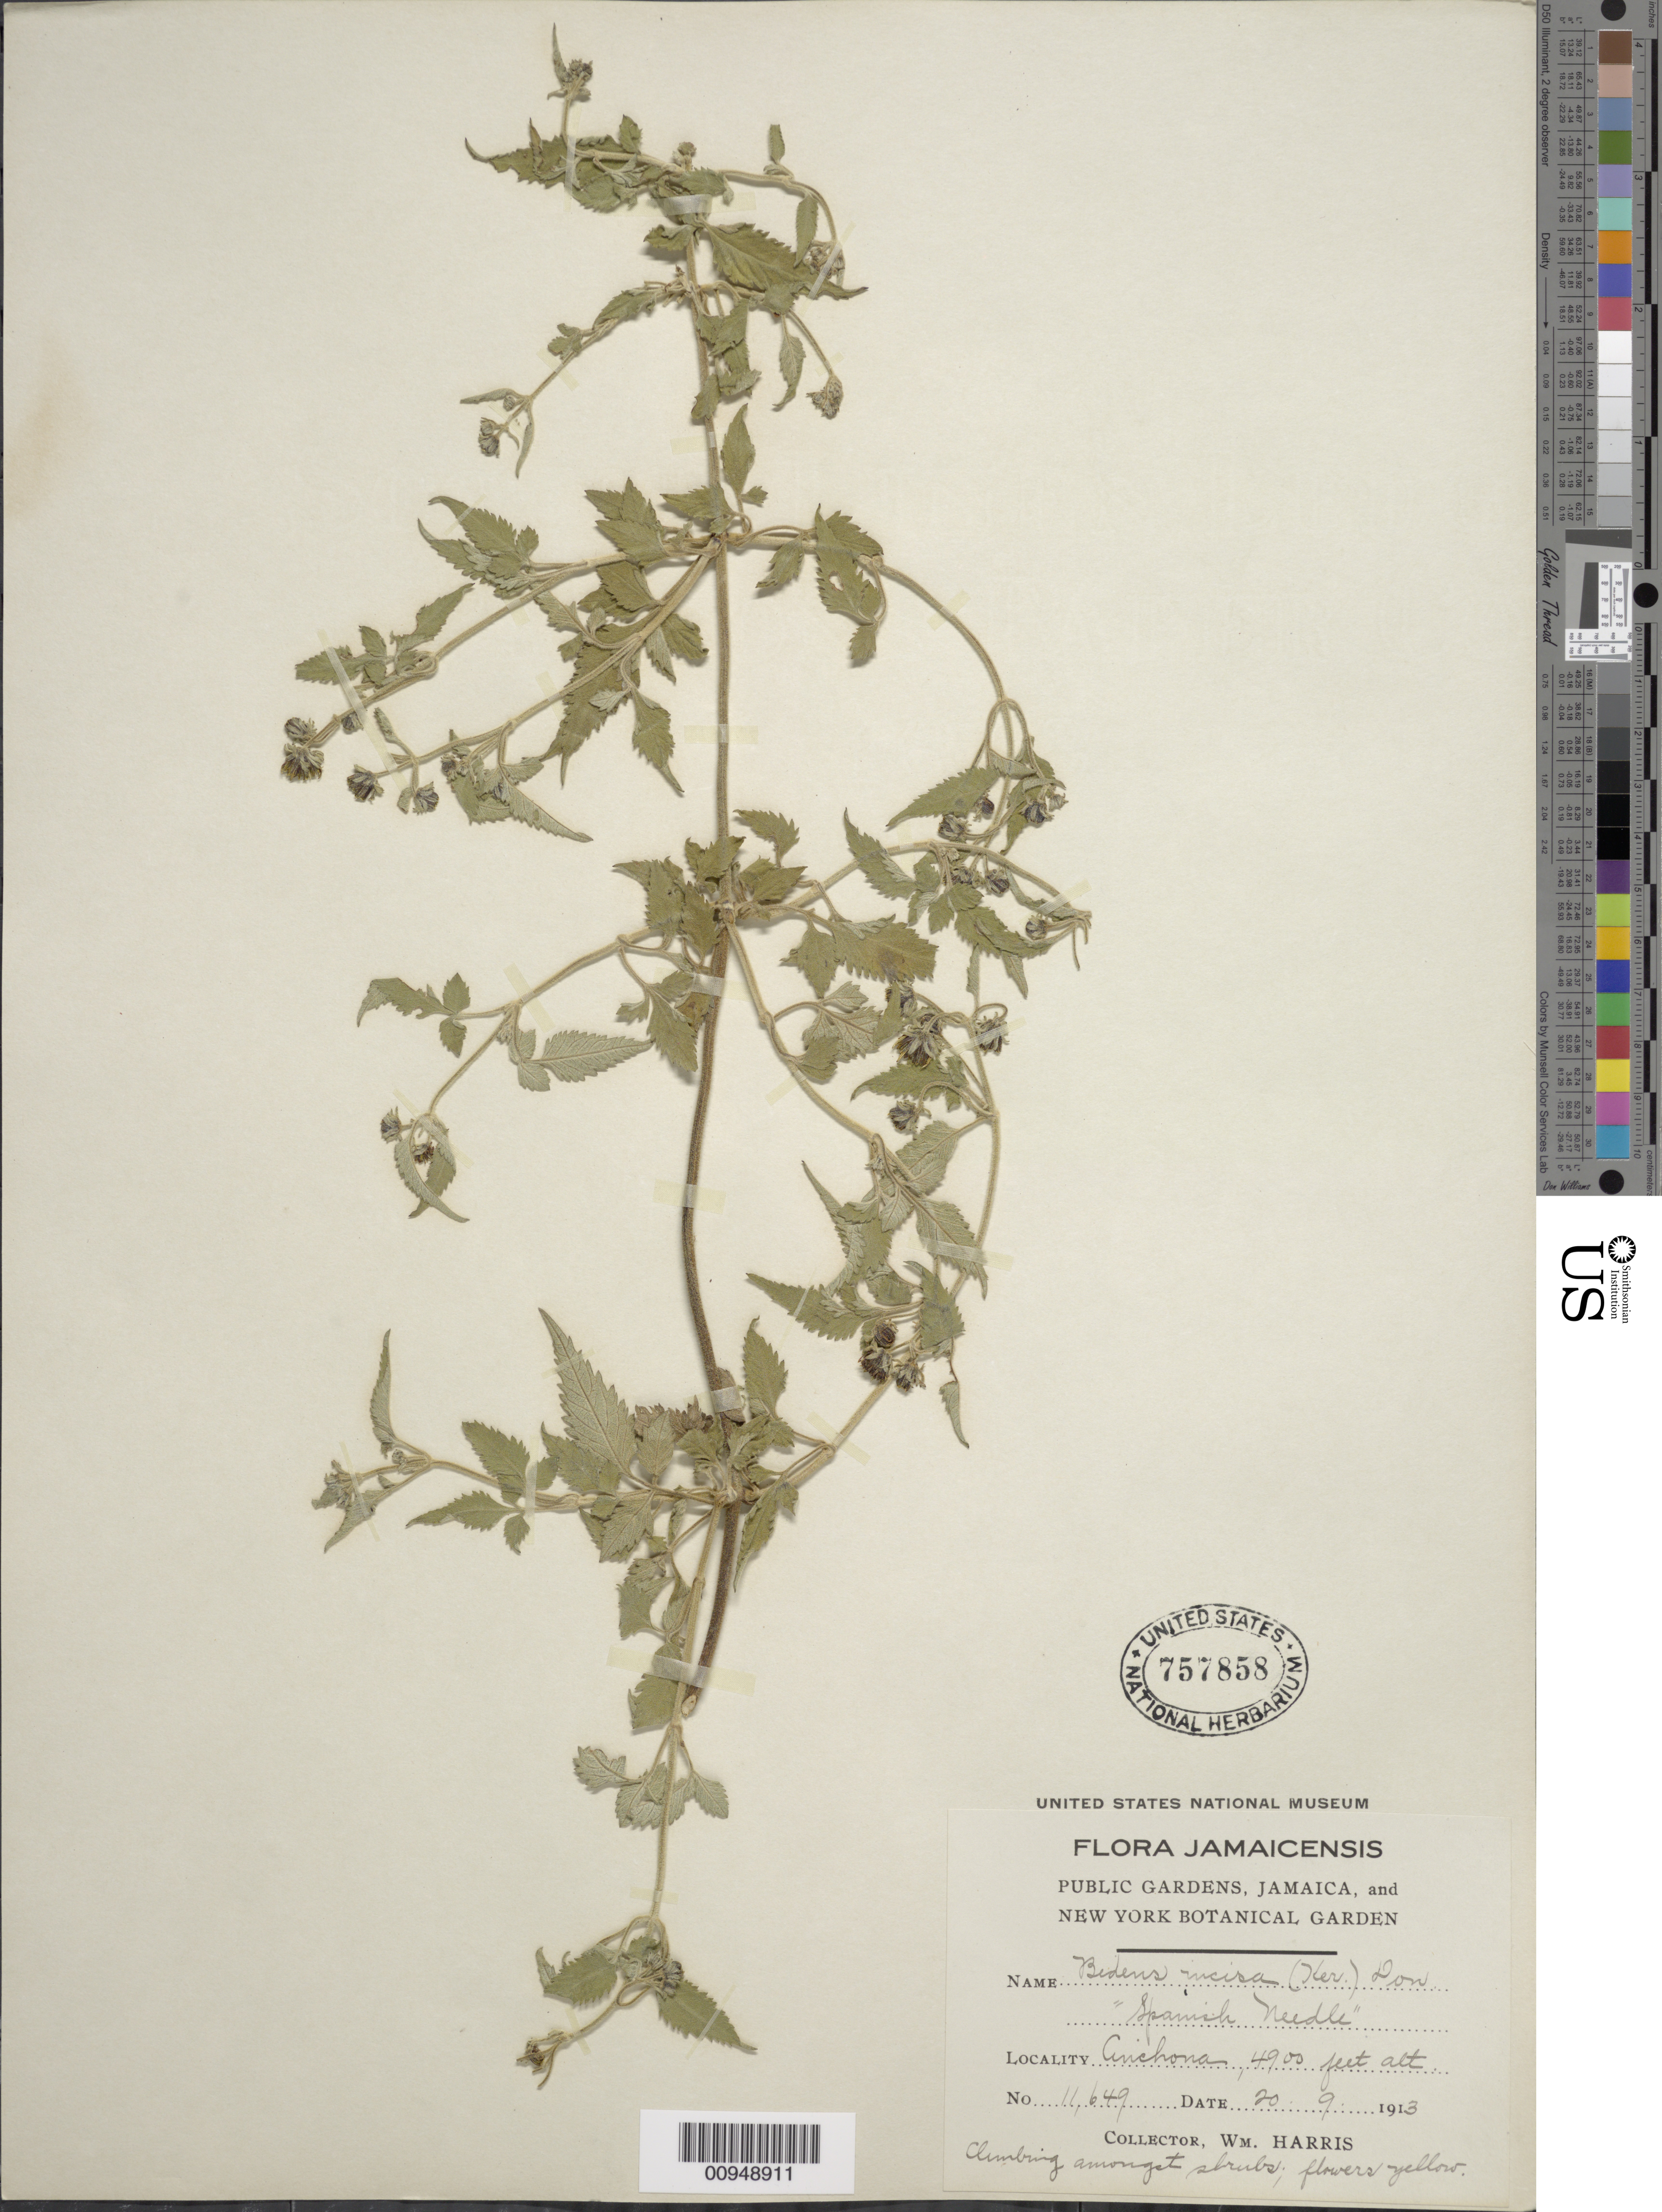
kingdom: Plantae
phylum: Tracheophyta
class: Magnoliopsida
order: Asterales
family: Asteraceae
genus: Bidens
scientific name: Bidens reptans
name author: (L.) G. Don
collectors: W. H. Harris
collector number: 11649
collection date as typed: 20 Sep 1913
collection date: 1913-09-20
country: Jamaica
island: Jamaica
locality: Cinchona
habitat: Amongst shrubs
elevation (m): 1494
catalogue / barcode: US 757858